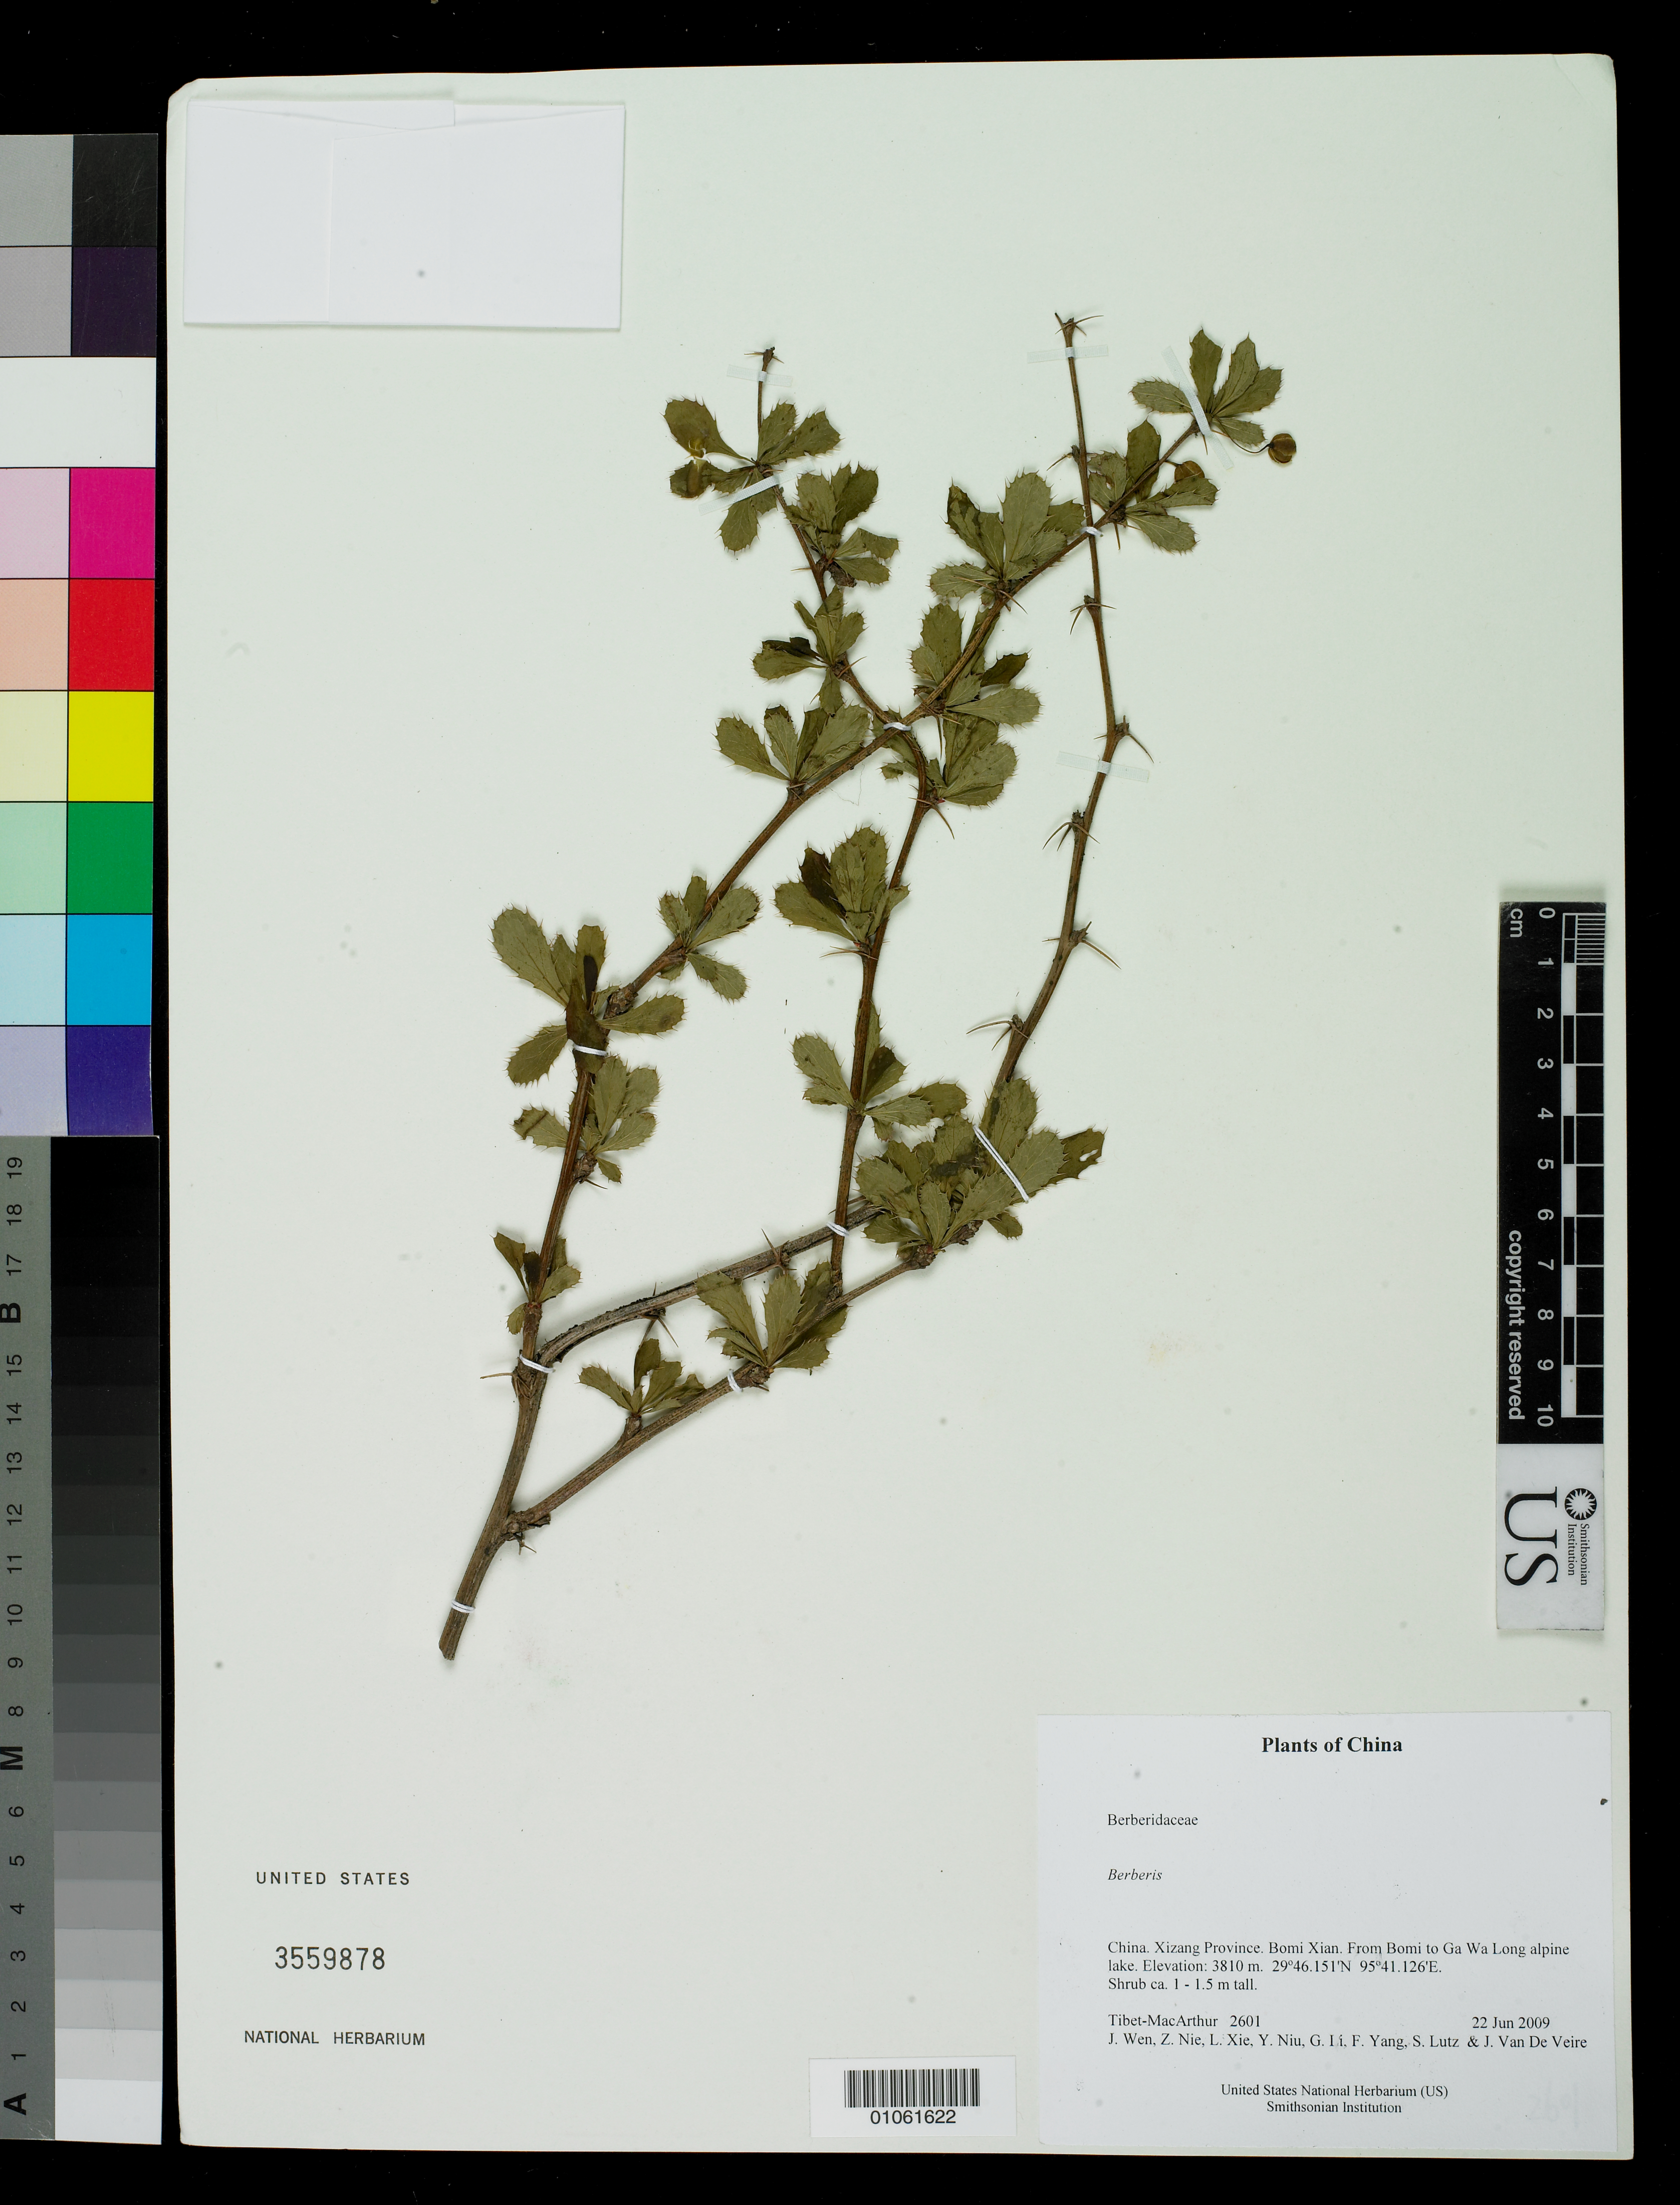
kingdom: Plantae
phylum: Tracheophyta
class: Magnoliopsida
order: Ranunculales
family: Berberidaceae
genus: Berberis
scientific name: Berberis sp.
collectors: Tibet-MacArthur, J. Wen, Z. Nie, L. Xie, Y. Niu, G. Li, F. Yang, S. Lutz & J. Van De Veire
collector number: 2601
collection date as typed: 22 Jun 2009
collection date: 2009-06-22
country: China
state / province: Xizang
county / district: Bomi Xian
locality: From Bomi to Ga Wa Long alpine lake.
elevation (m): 3810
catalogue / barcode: US 3559878